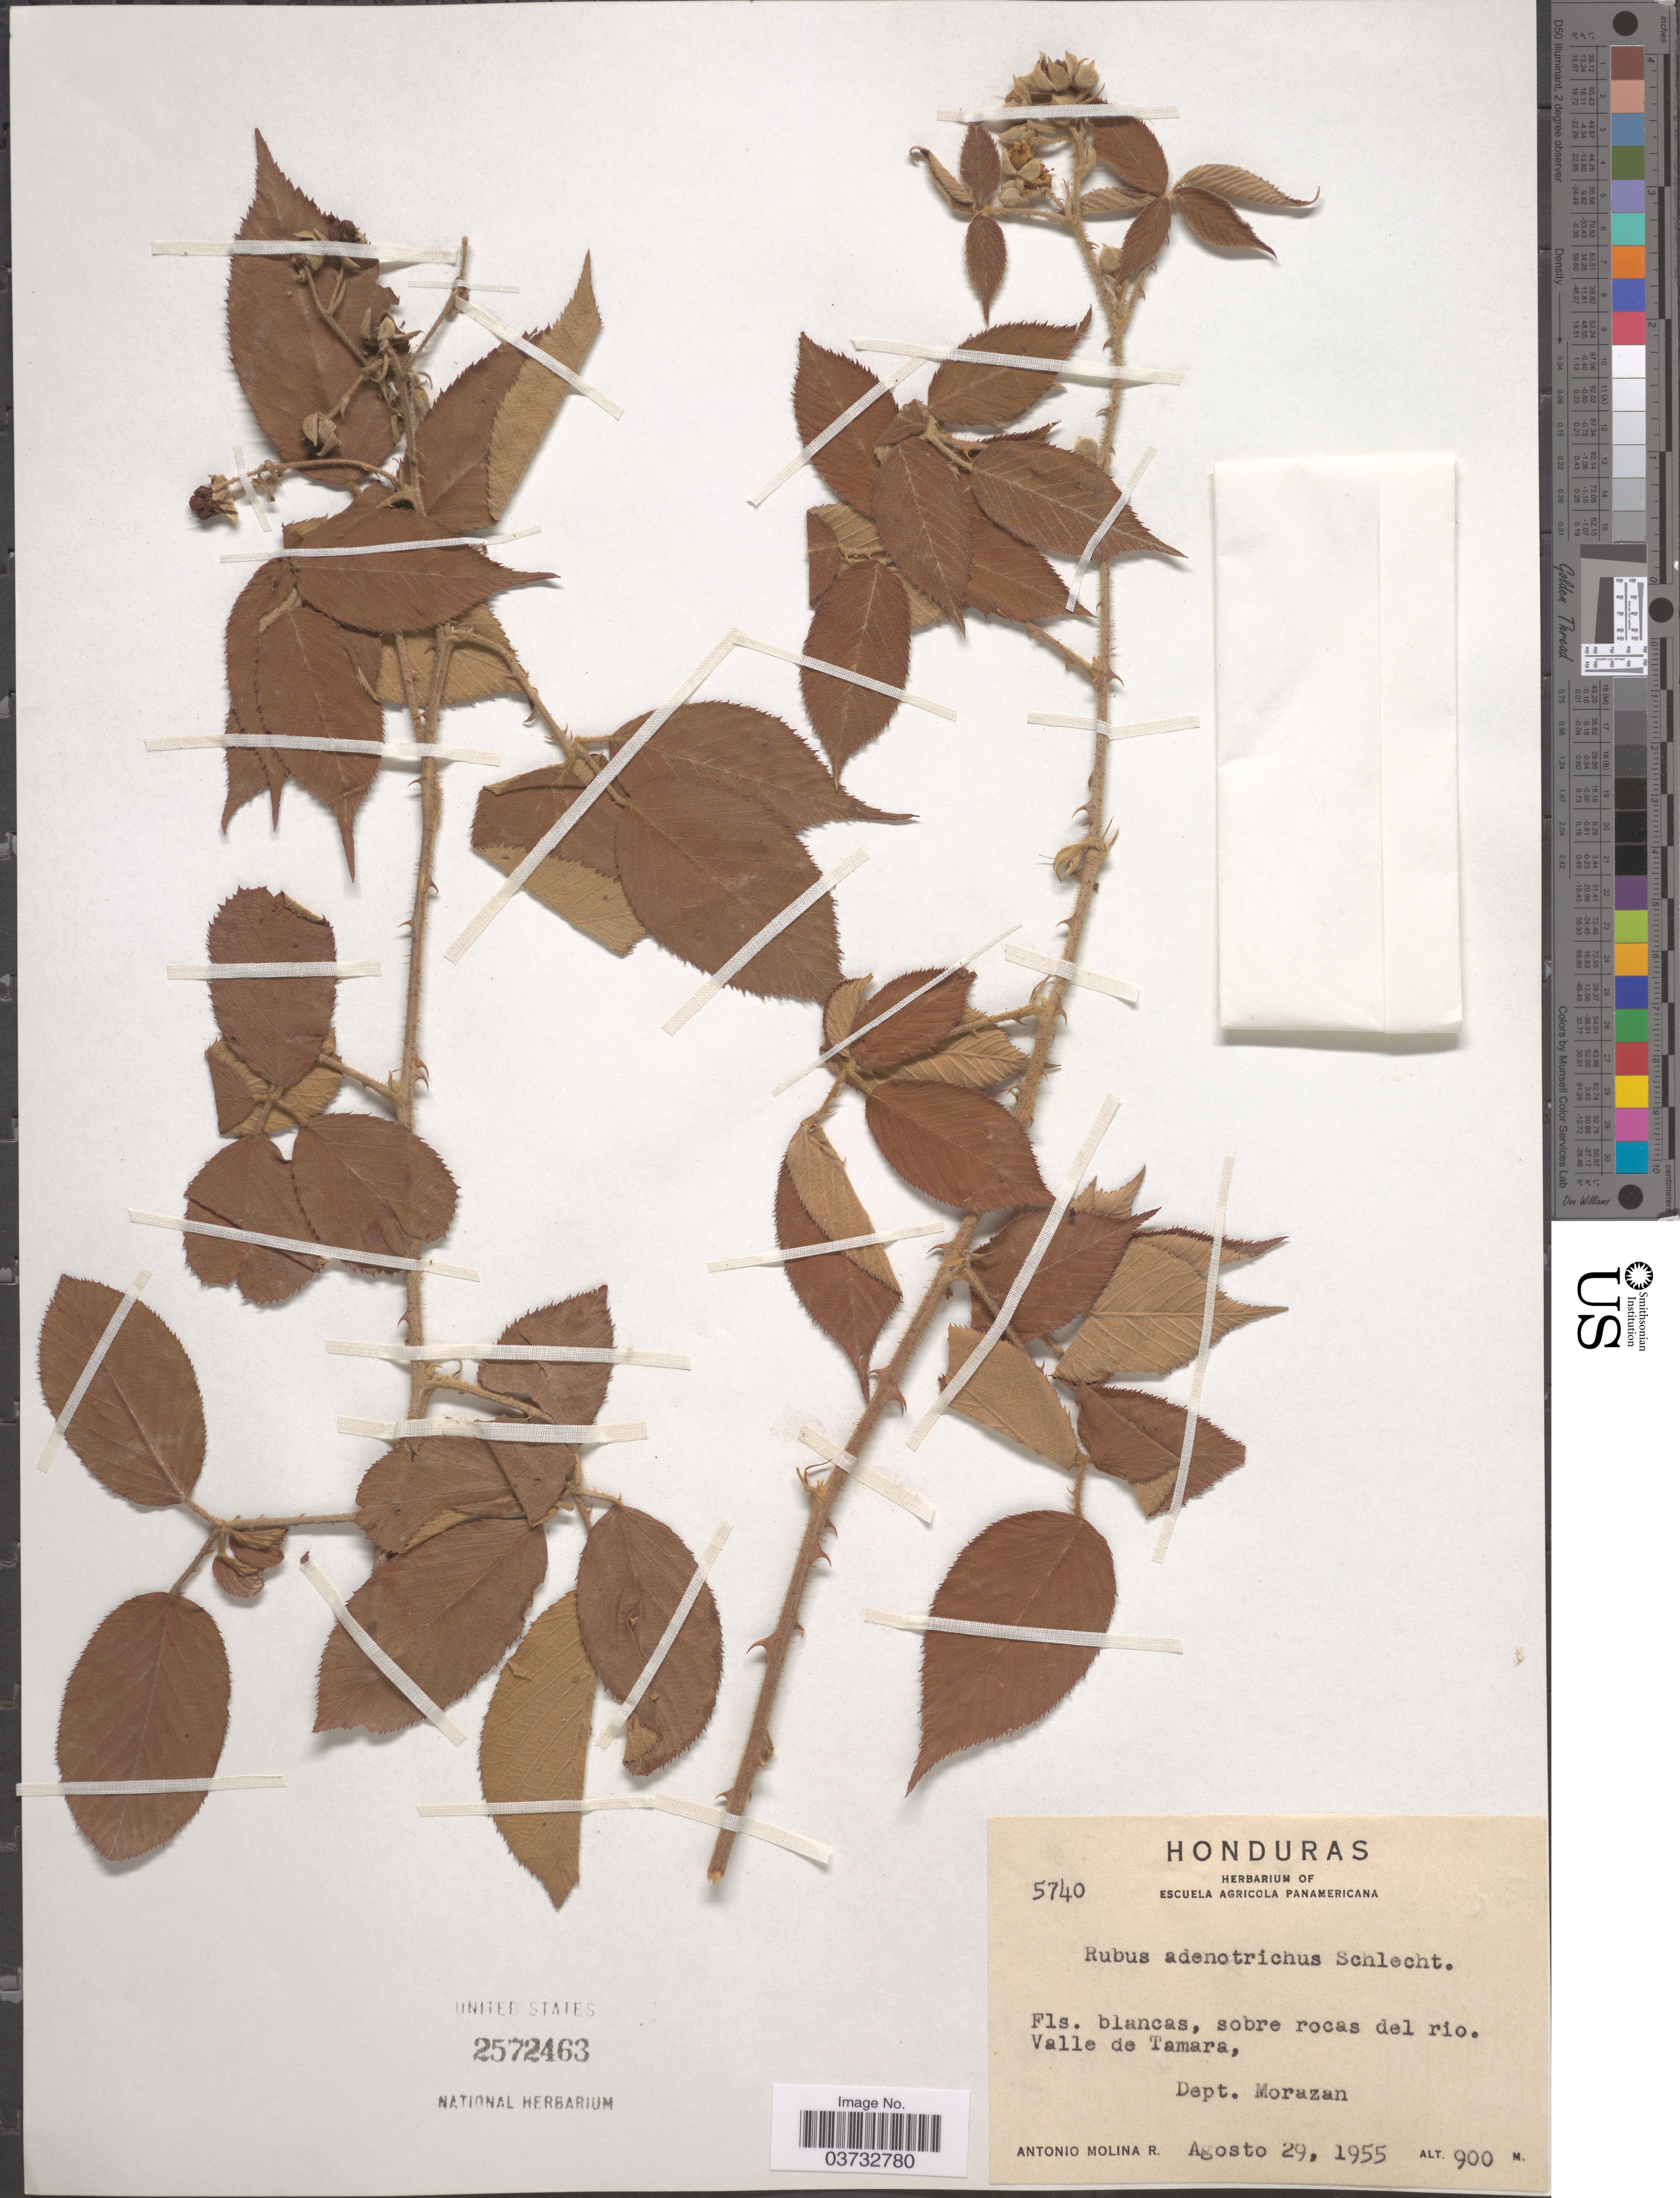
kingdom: Plantae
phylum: Tracheophyta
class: Magnoliopsida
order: Rosales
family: Rosaceae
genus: Rubus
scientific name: Rubus adenotrichos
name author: Schltdl.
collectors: A. Molina R.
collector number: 5740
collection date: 1955-08-29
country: Honduras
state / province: Fco. Morazán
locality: Sobre rocas del rio. Valle de Tamara, Dept. Morazan.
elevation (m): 900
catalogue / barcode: US 2572463